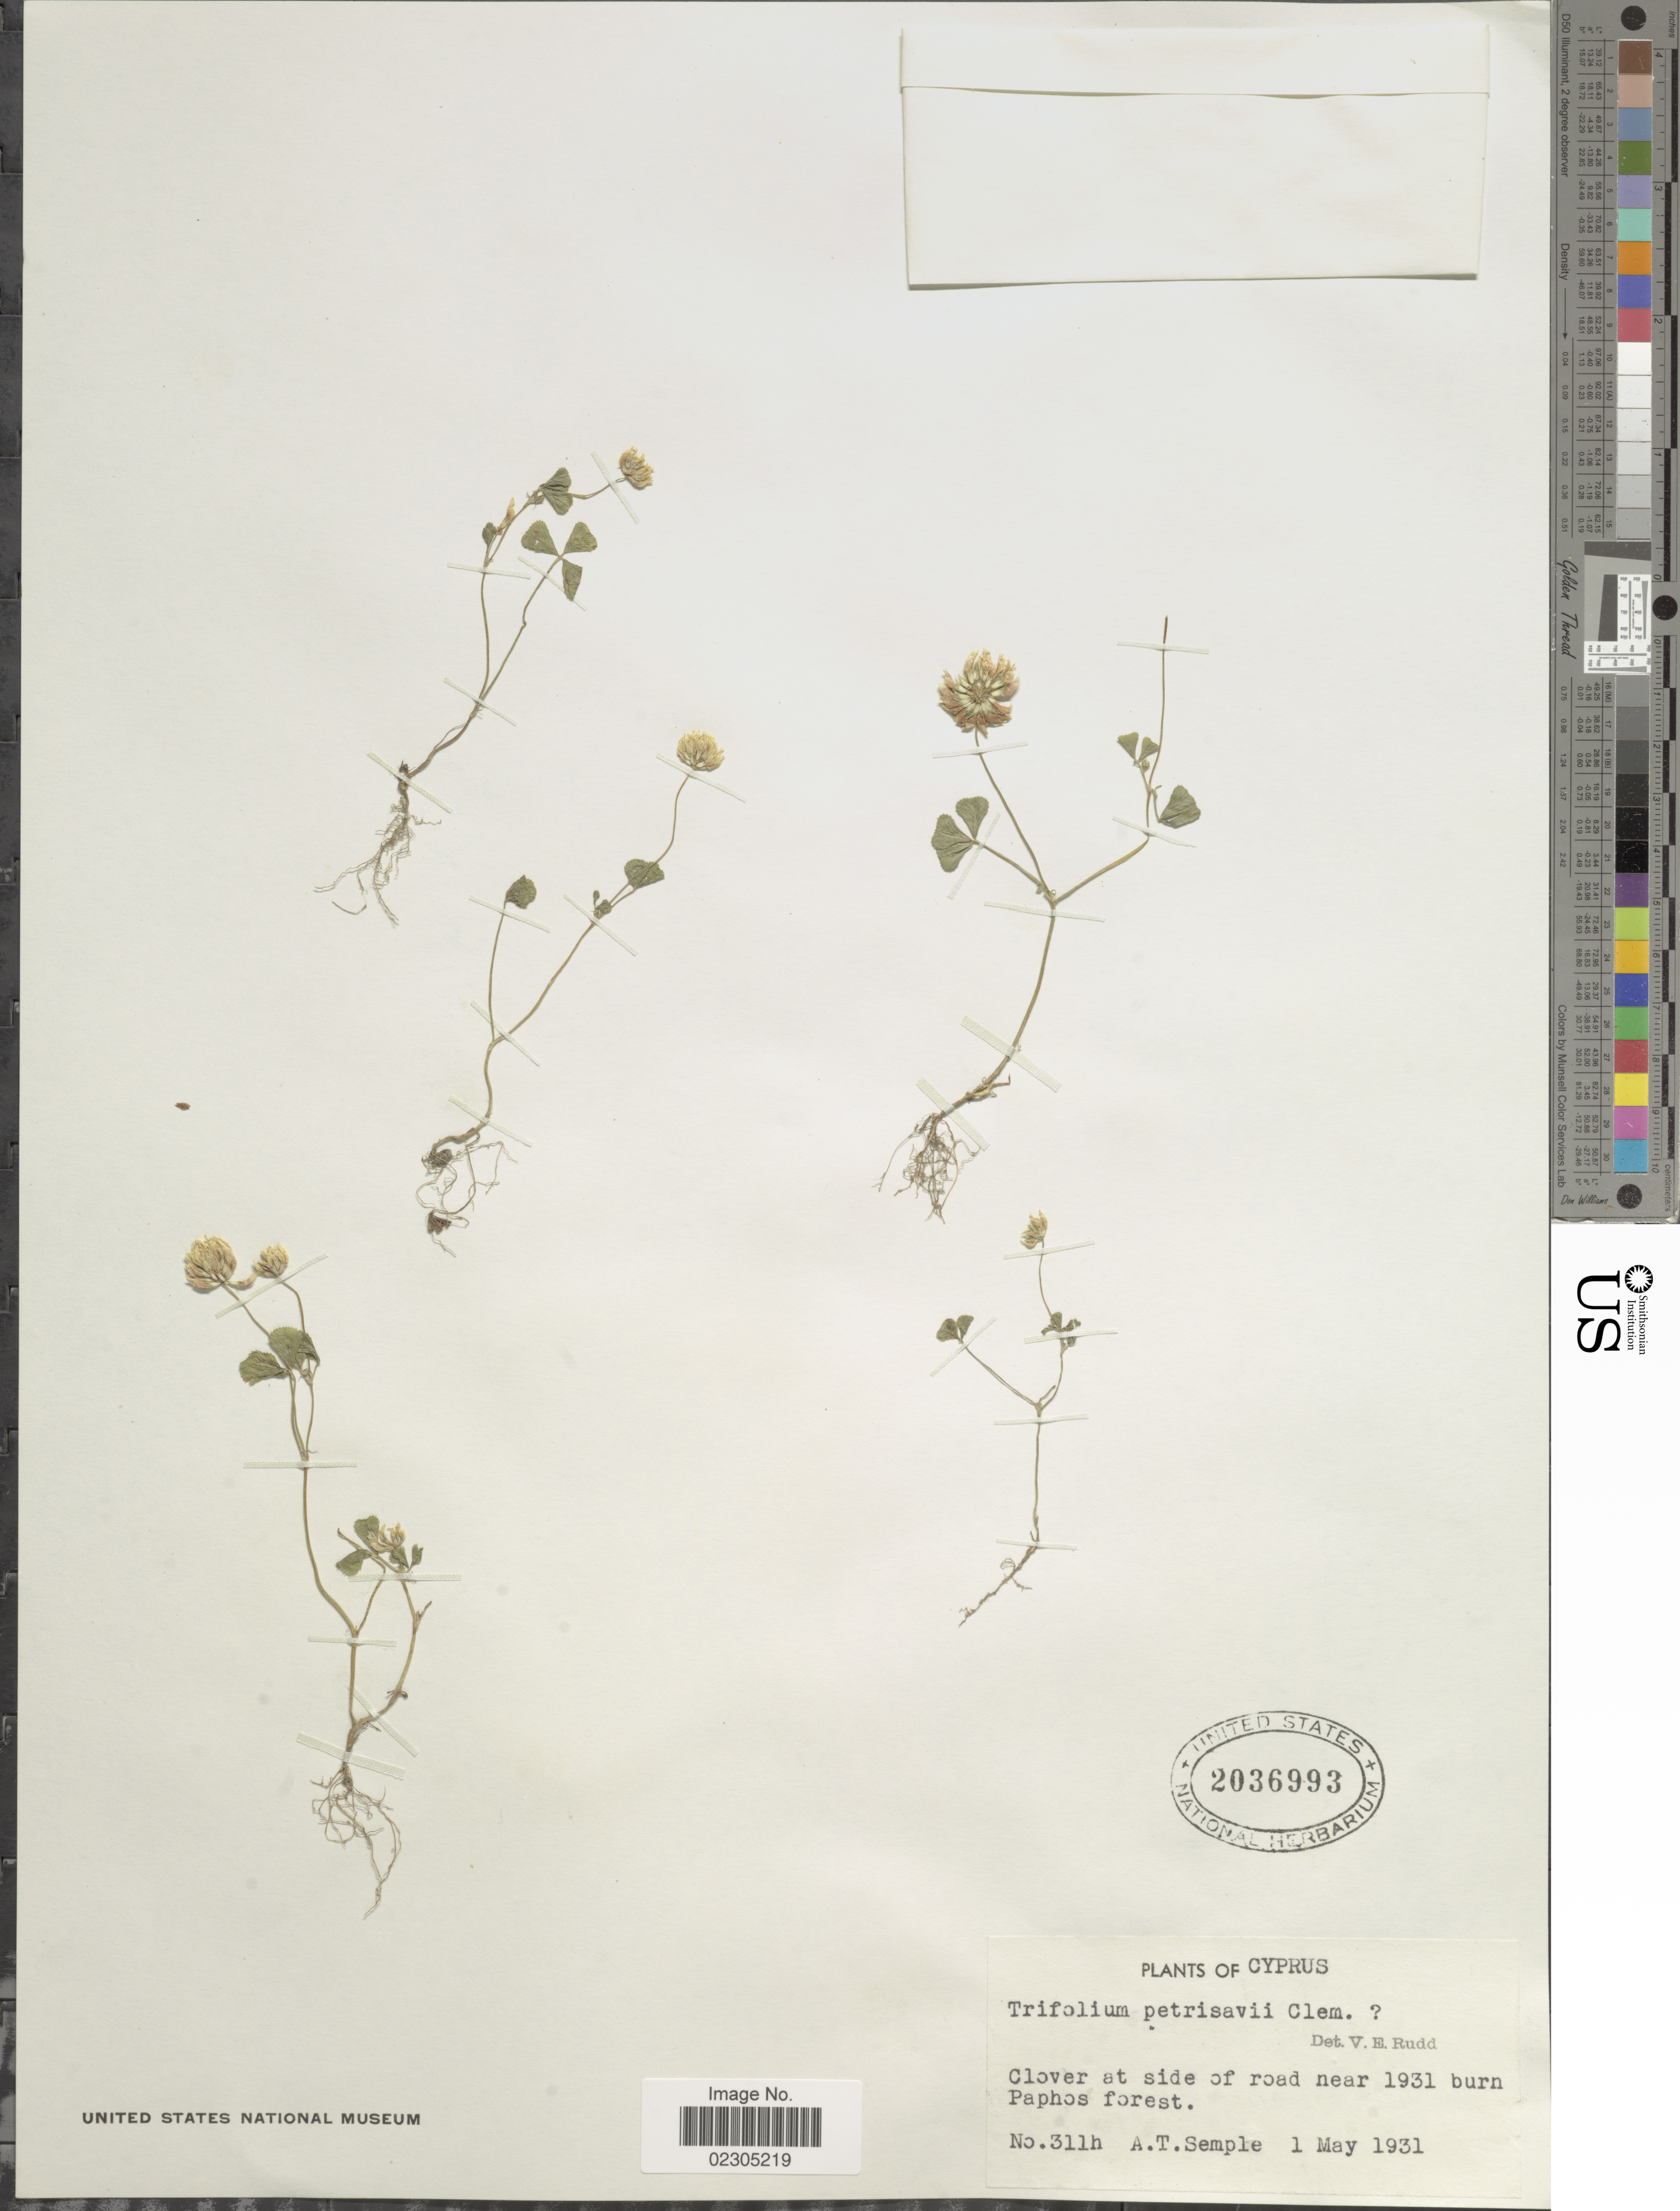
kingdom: Plantae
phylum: Tracheophyta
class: Magnoliopsida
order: Fabales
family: Fabaceae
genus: Trifolium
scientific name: Trifolium nigrescens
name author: Viv.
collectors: A. Semple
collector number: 311h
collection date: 1931-05-01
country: Cyprus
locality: Clover at side of road near 1931 burn Paphos forest.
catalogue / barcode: US 2036993